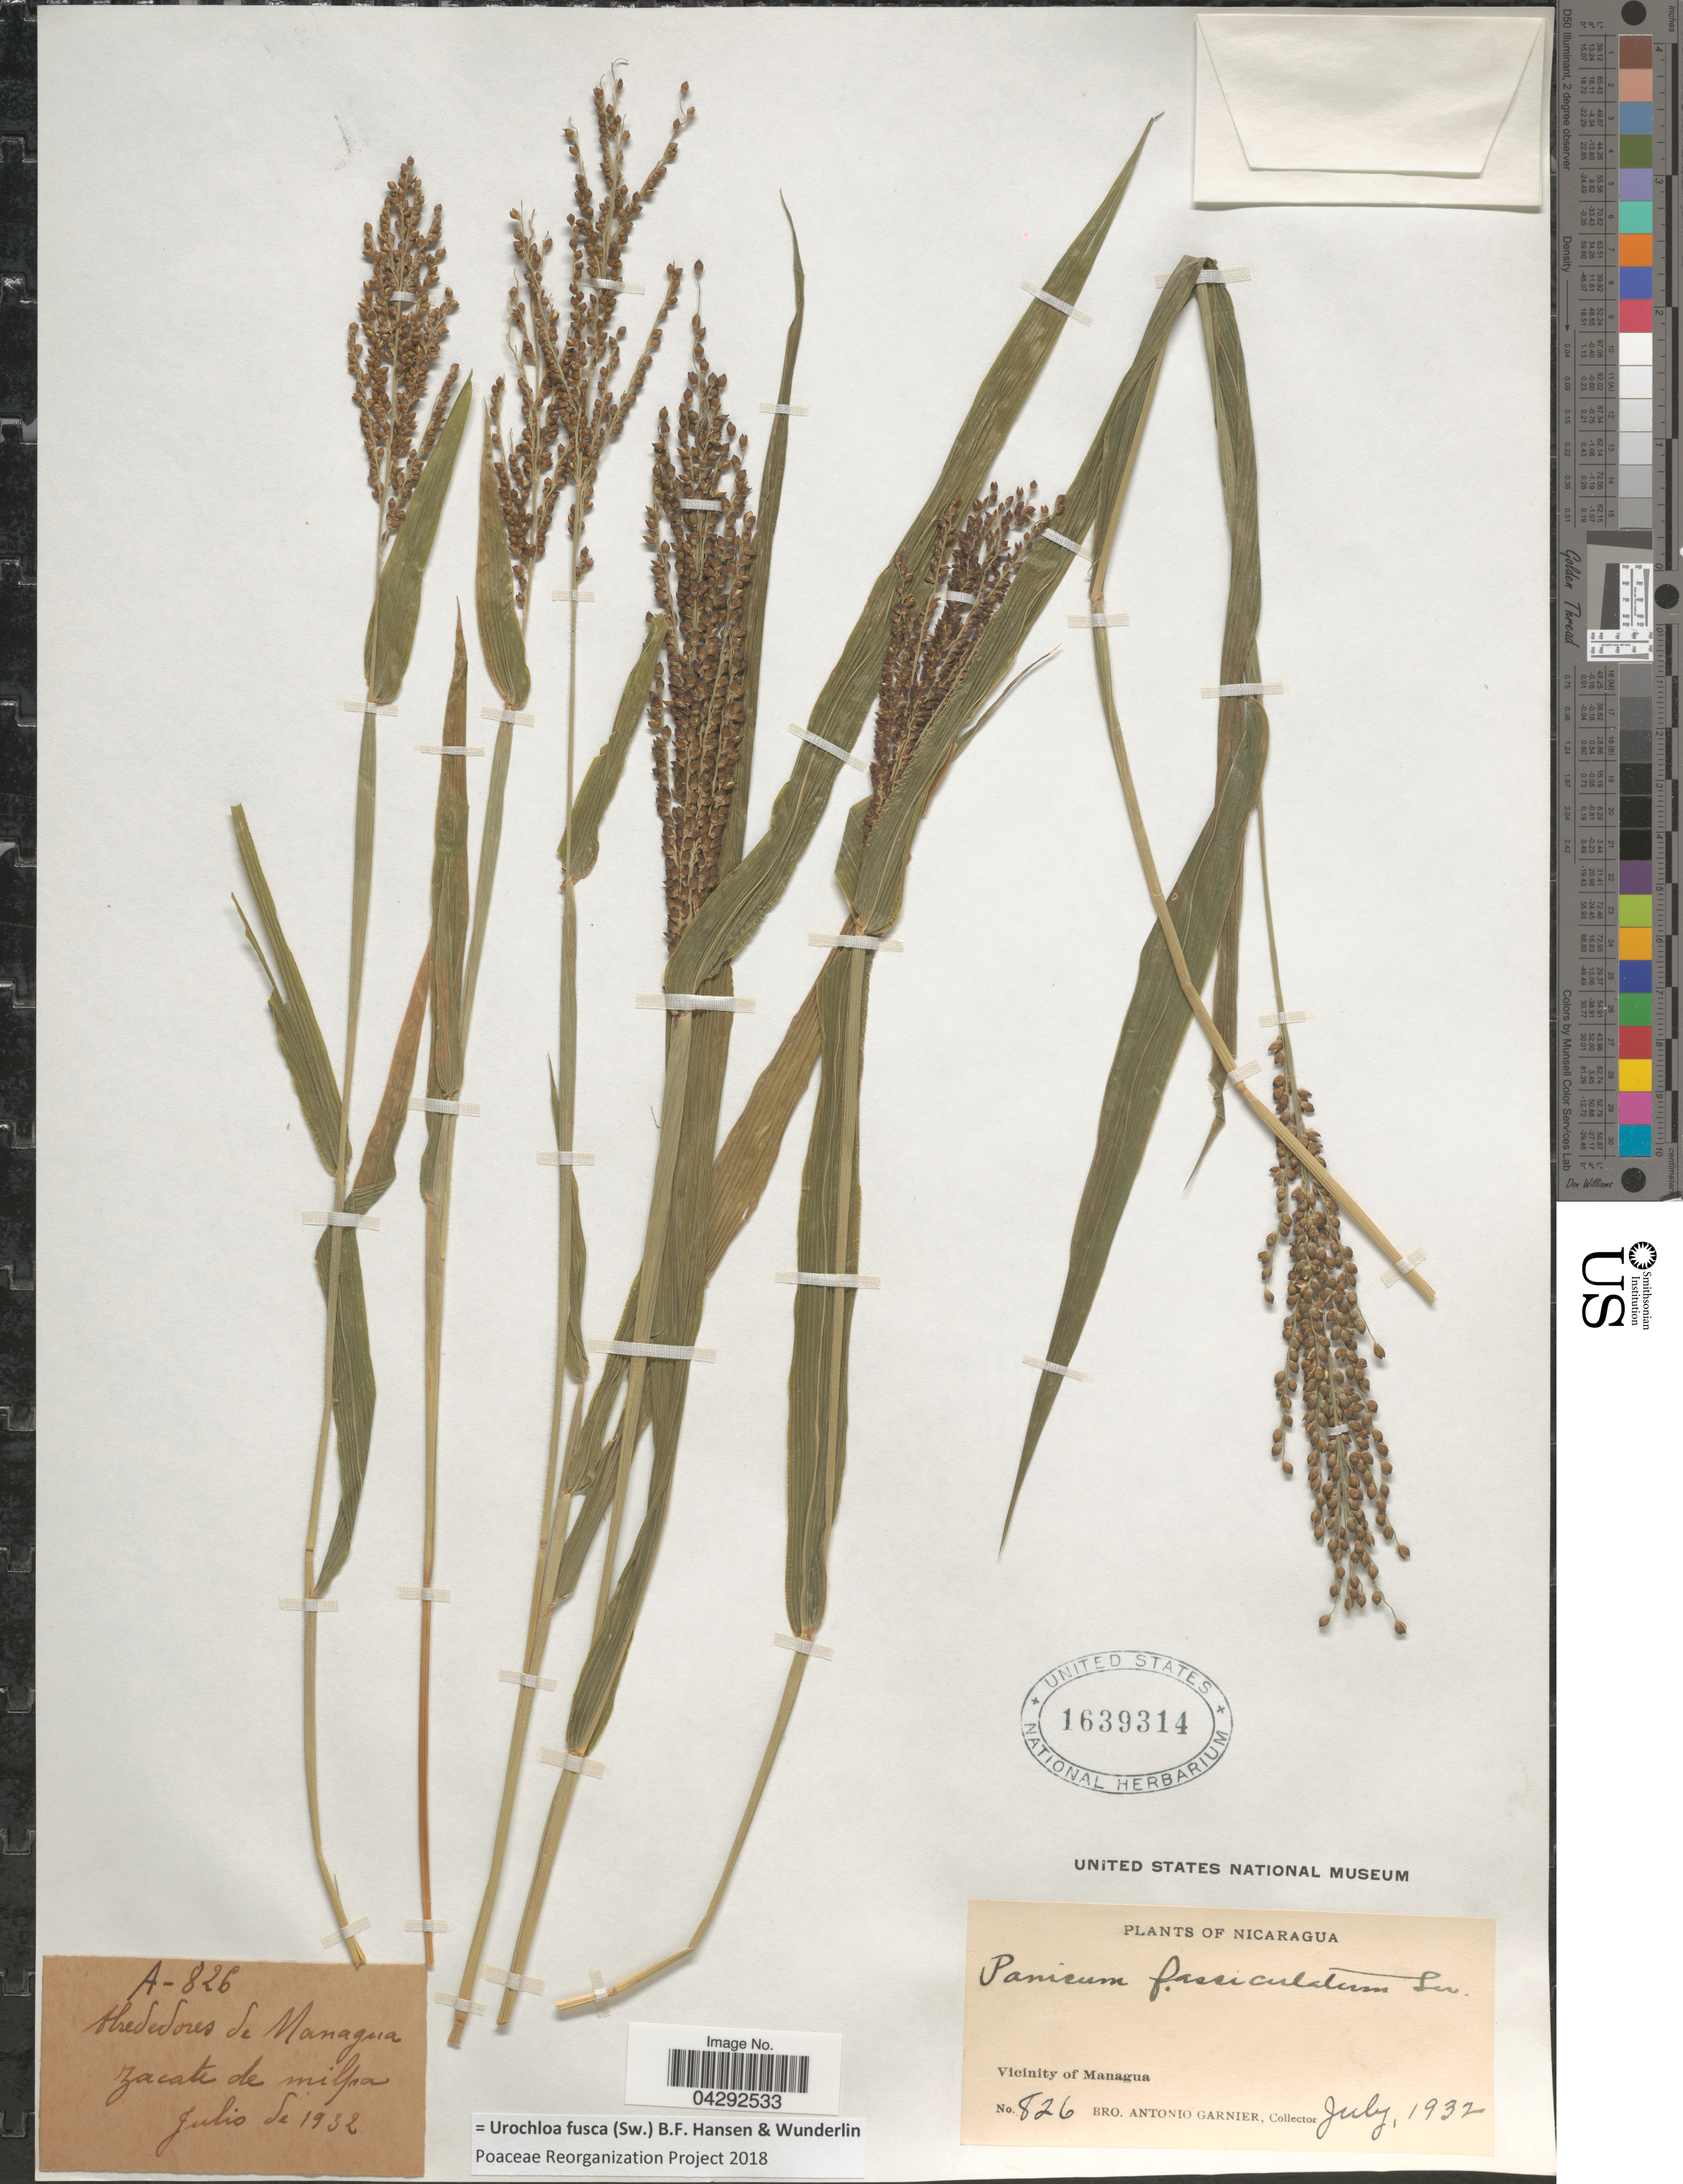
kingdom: Plantae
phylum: Tracheophyta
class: Liliopsida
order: Poales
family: Poaceae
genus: Urochloa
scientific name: Urochloa fusca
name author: (Sw.) B.F. Hansen & Wunderlin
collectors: Bro. A. Garnier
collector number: A-826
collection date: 1932-07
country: Nicaragua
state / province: Managua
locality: Vicinity of Managua. Alrededores de Managua zacate de milpa.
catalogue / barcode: US 1639314